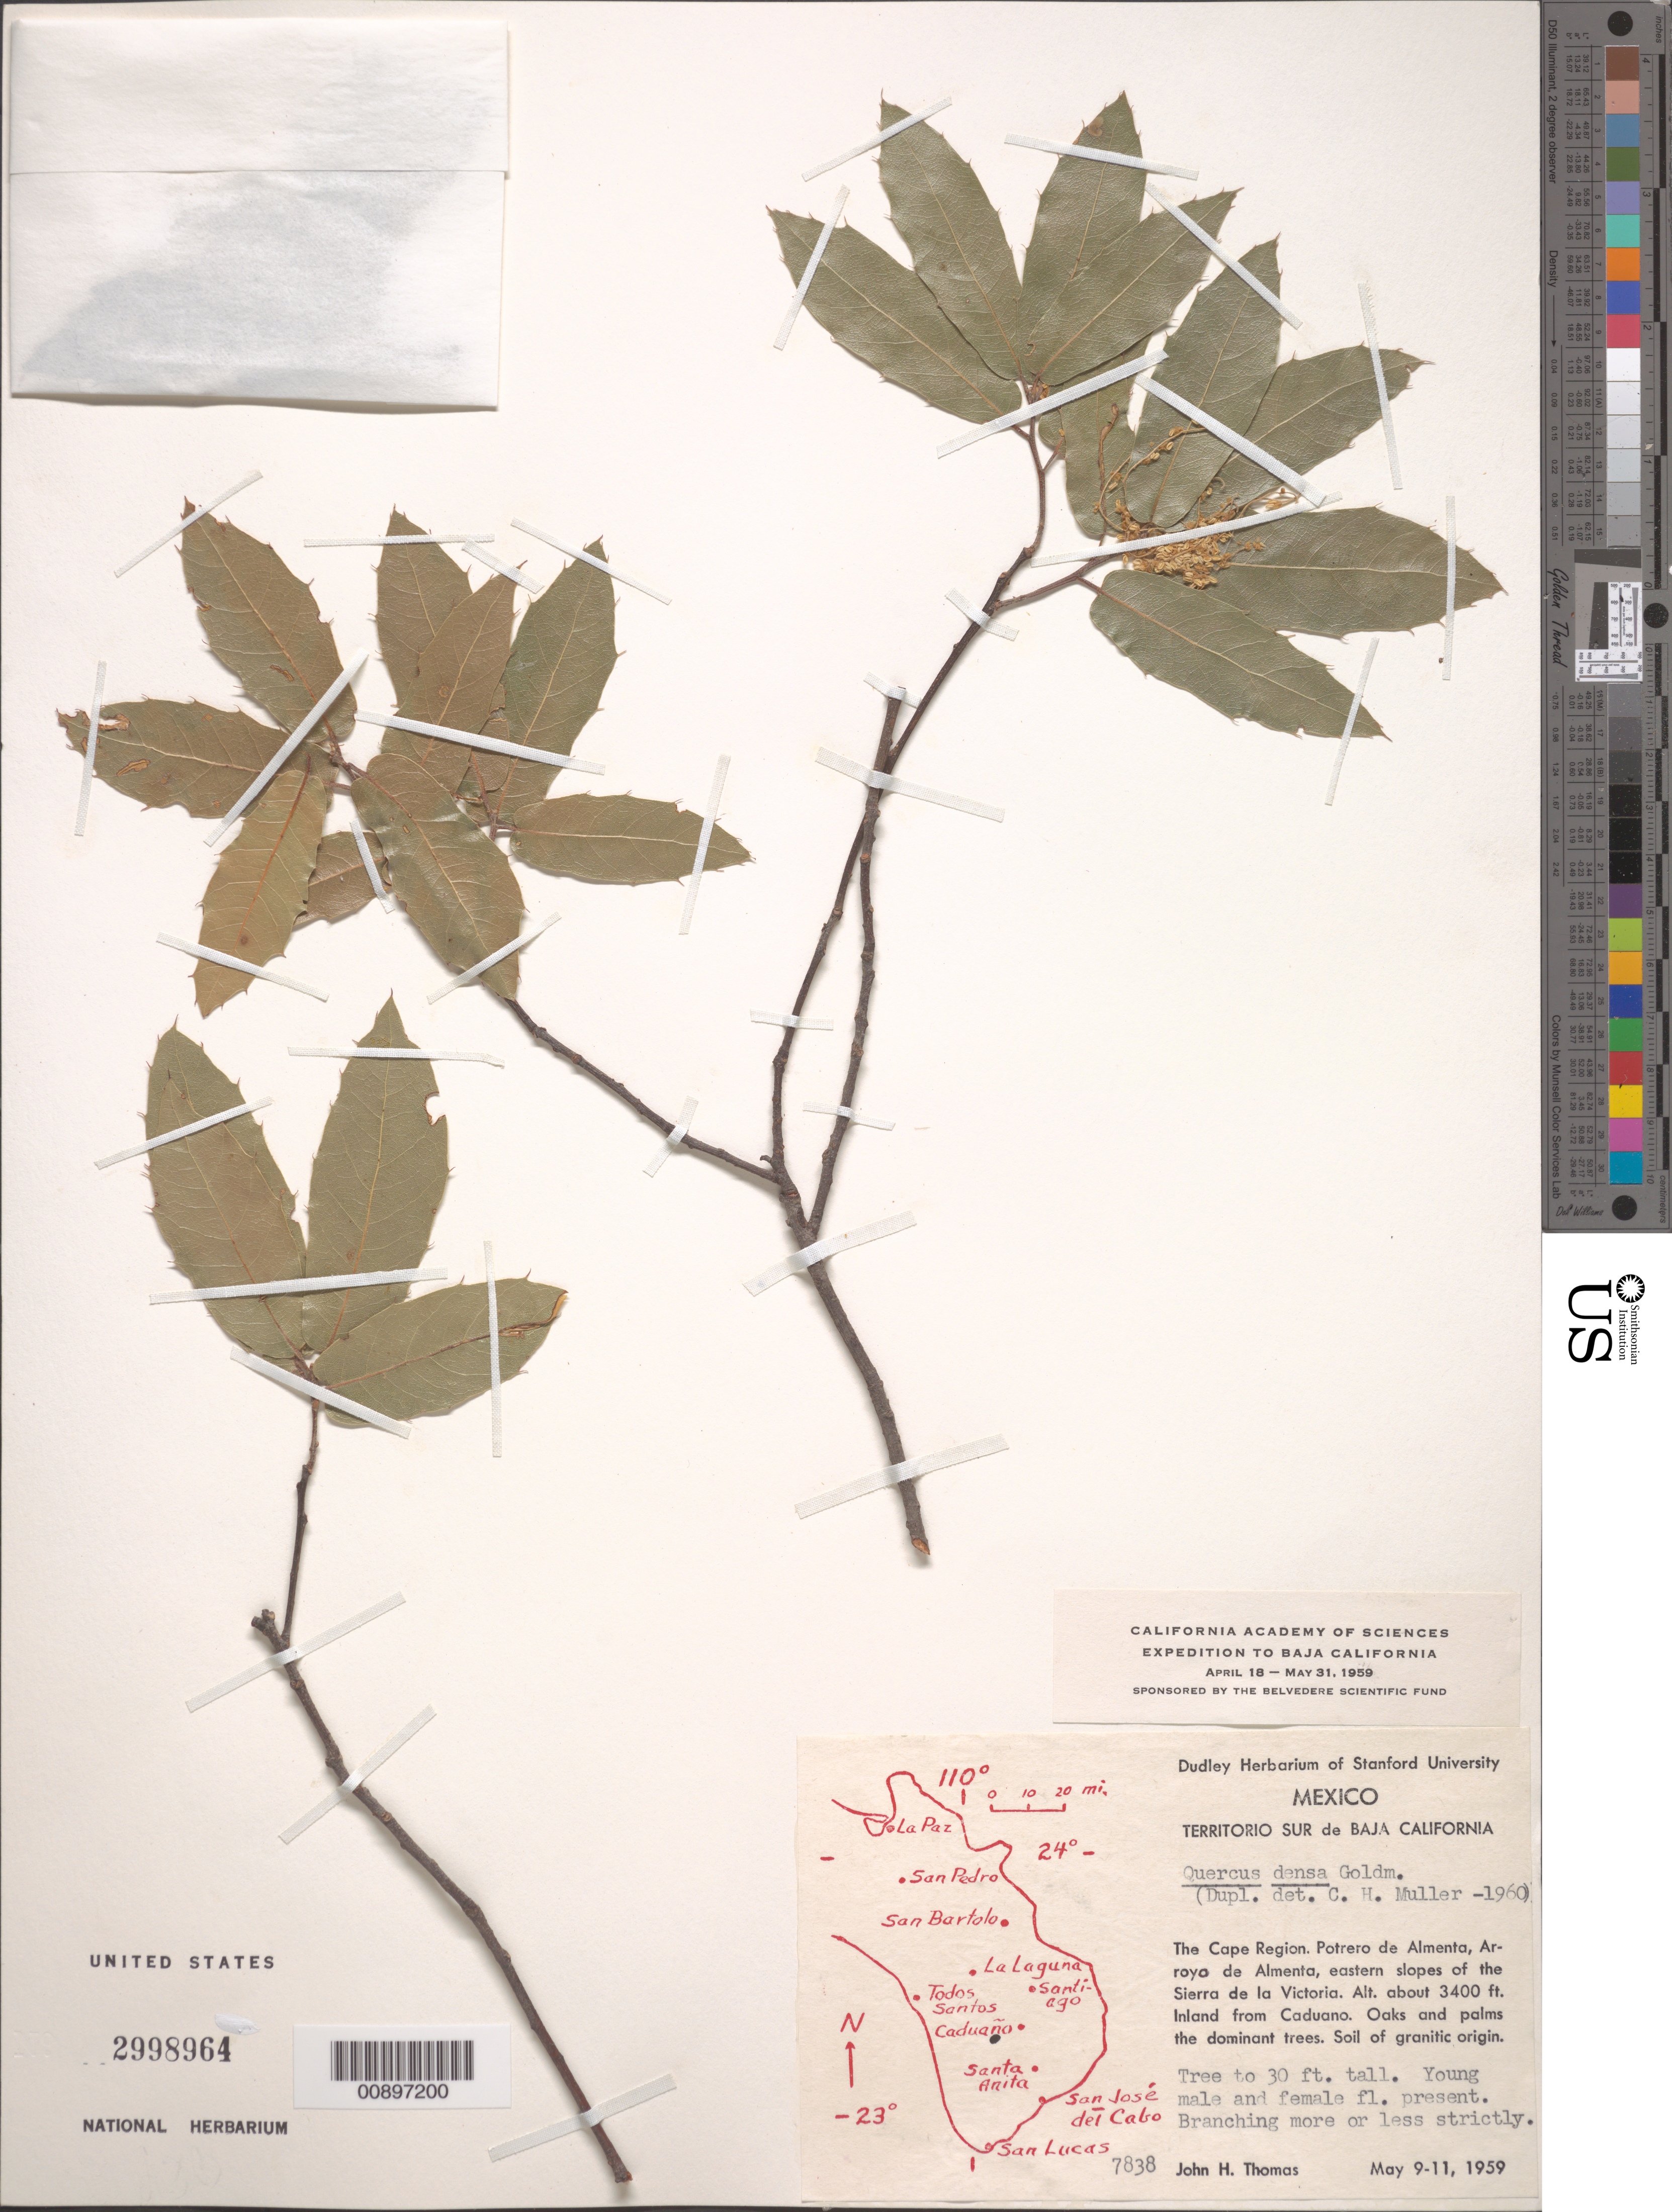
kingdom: Plantae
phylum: Tracheophyta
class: Magnoliopsida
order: Fagales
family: Fagaceae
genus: Quercus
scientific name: Quercus densa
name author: Gold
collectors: J. H. Thomas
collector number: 7838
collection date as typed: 09 May 1959 to 11 May 1959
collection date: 1959-05-09/1959-05-11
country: Mexico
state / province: Baja California Sur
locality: The Cape Region. Potrero de Almenta, Arroyo de Almenta, eastern slopes of the Sierra de la Victoria. Inland from Caduano.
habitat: Oaks and palms the dominant trees. Soil of granitic origin.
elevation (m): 1036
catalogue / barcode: US 2998964